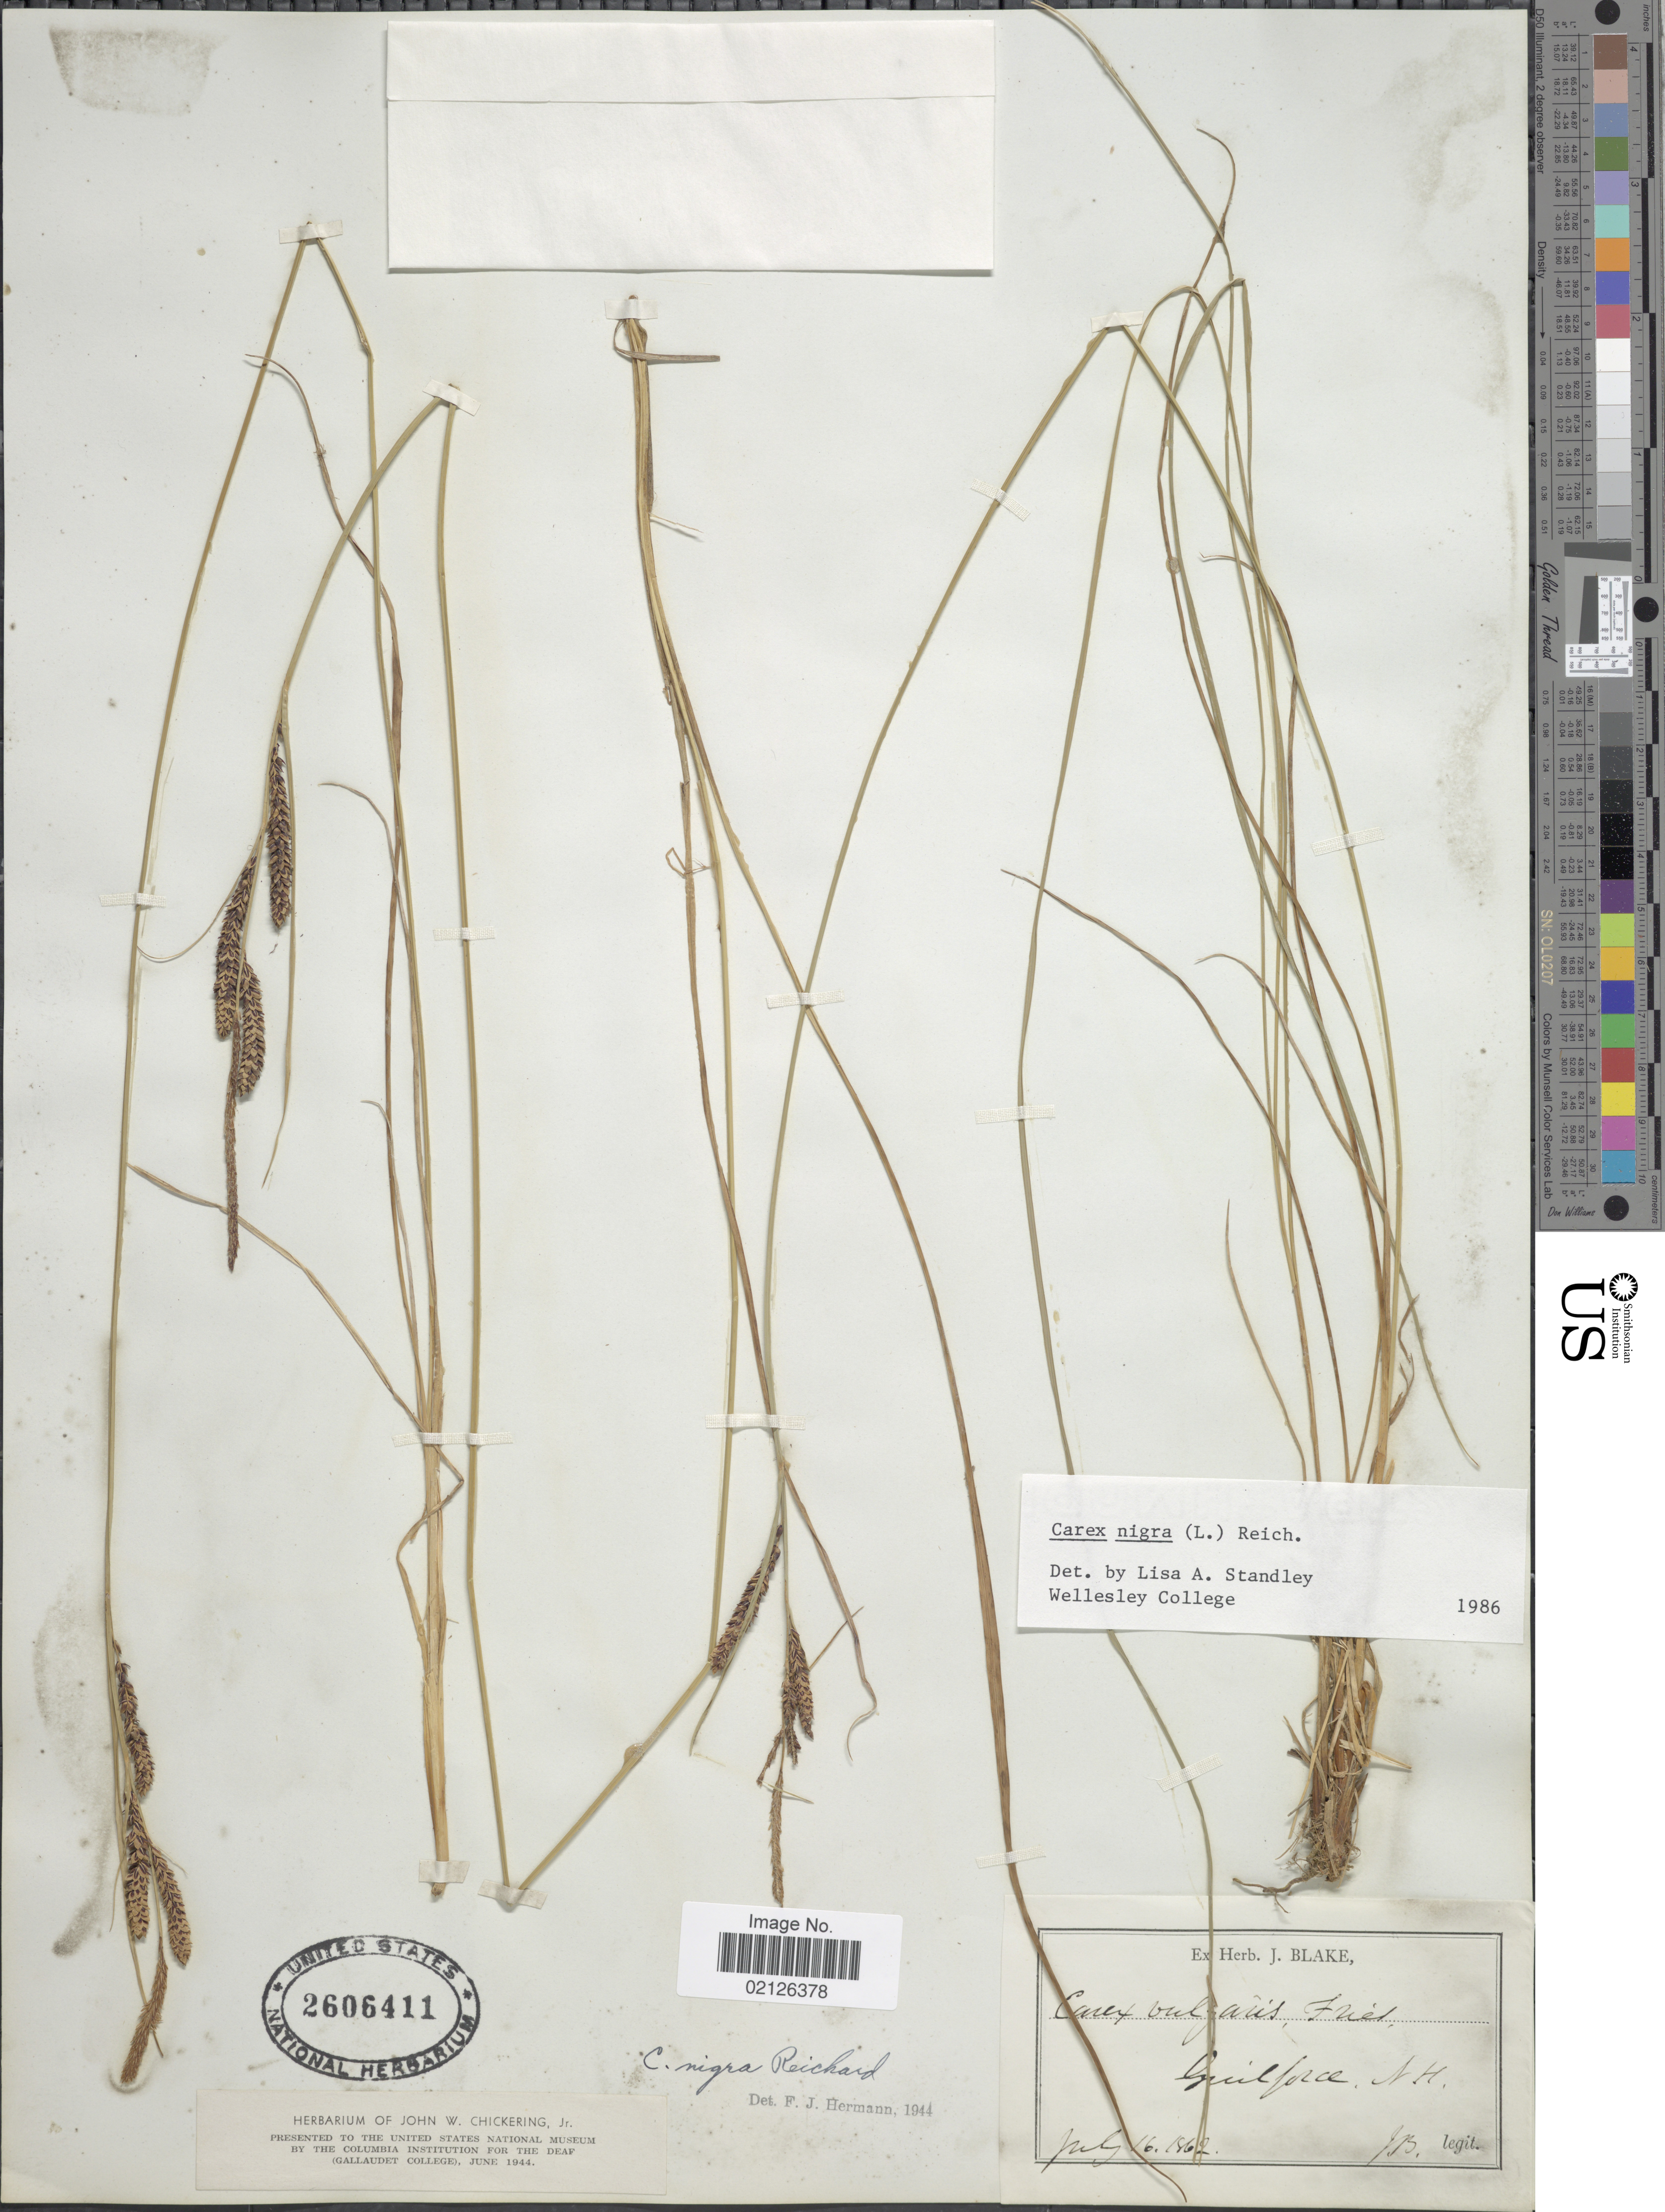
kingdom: Plantae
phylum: Tracheophyta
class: Liliopsida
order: Poales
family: Cyperaceae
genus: Carex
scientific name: Carex nigra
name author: (L.) Reichard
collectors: J. Blake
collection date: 1862-07-16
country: United States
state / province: New Hampshire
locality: Gulforce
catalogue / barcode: US 2606411